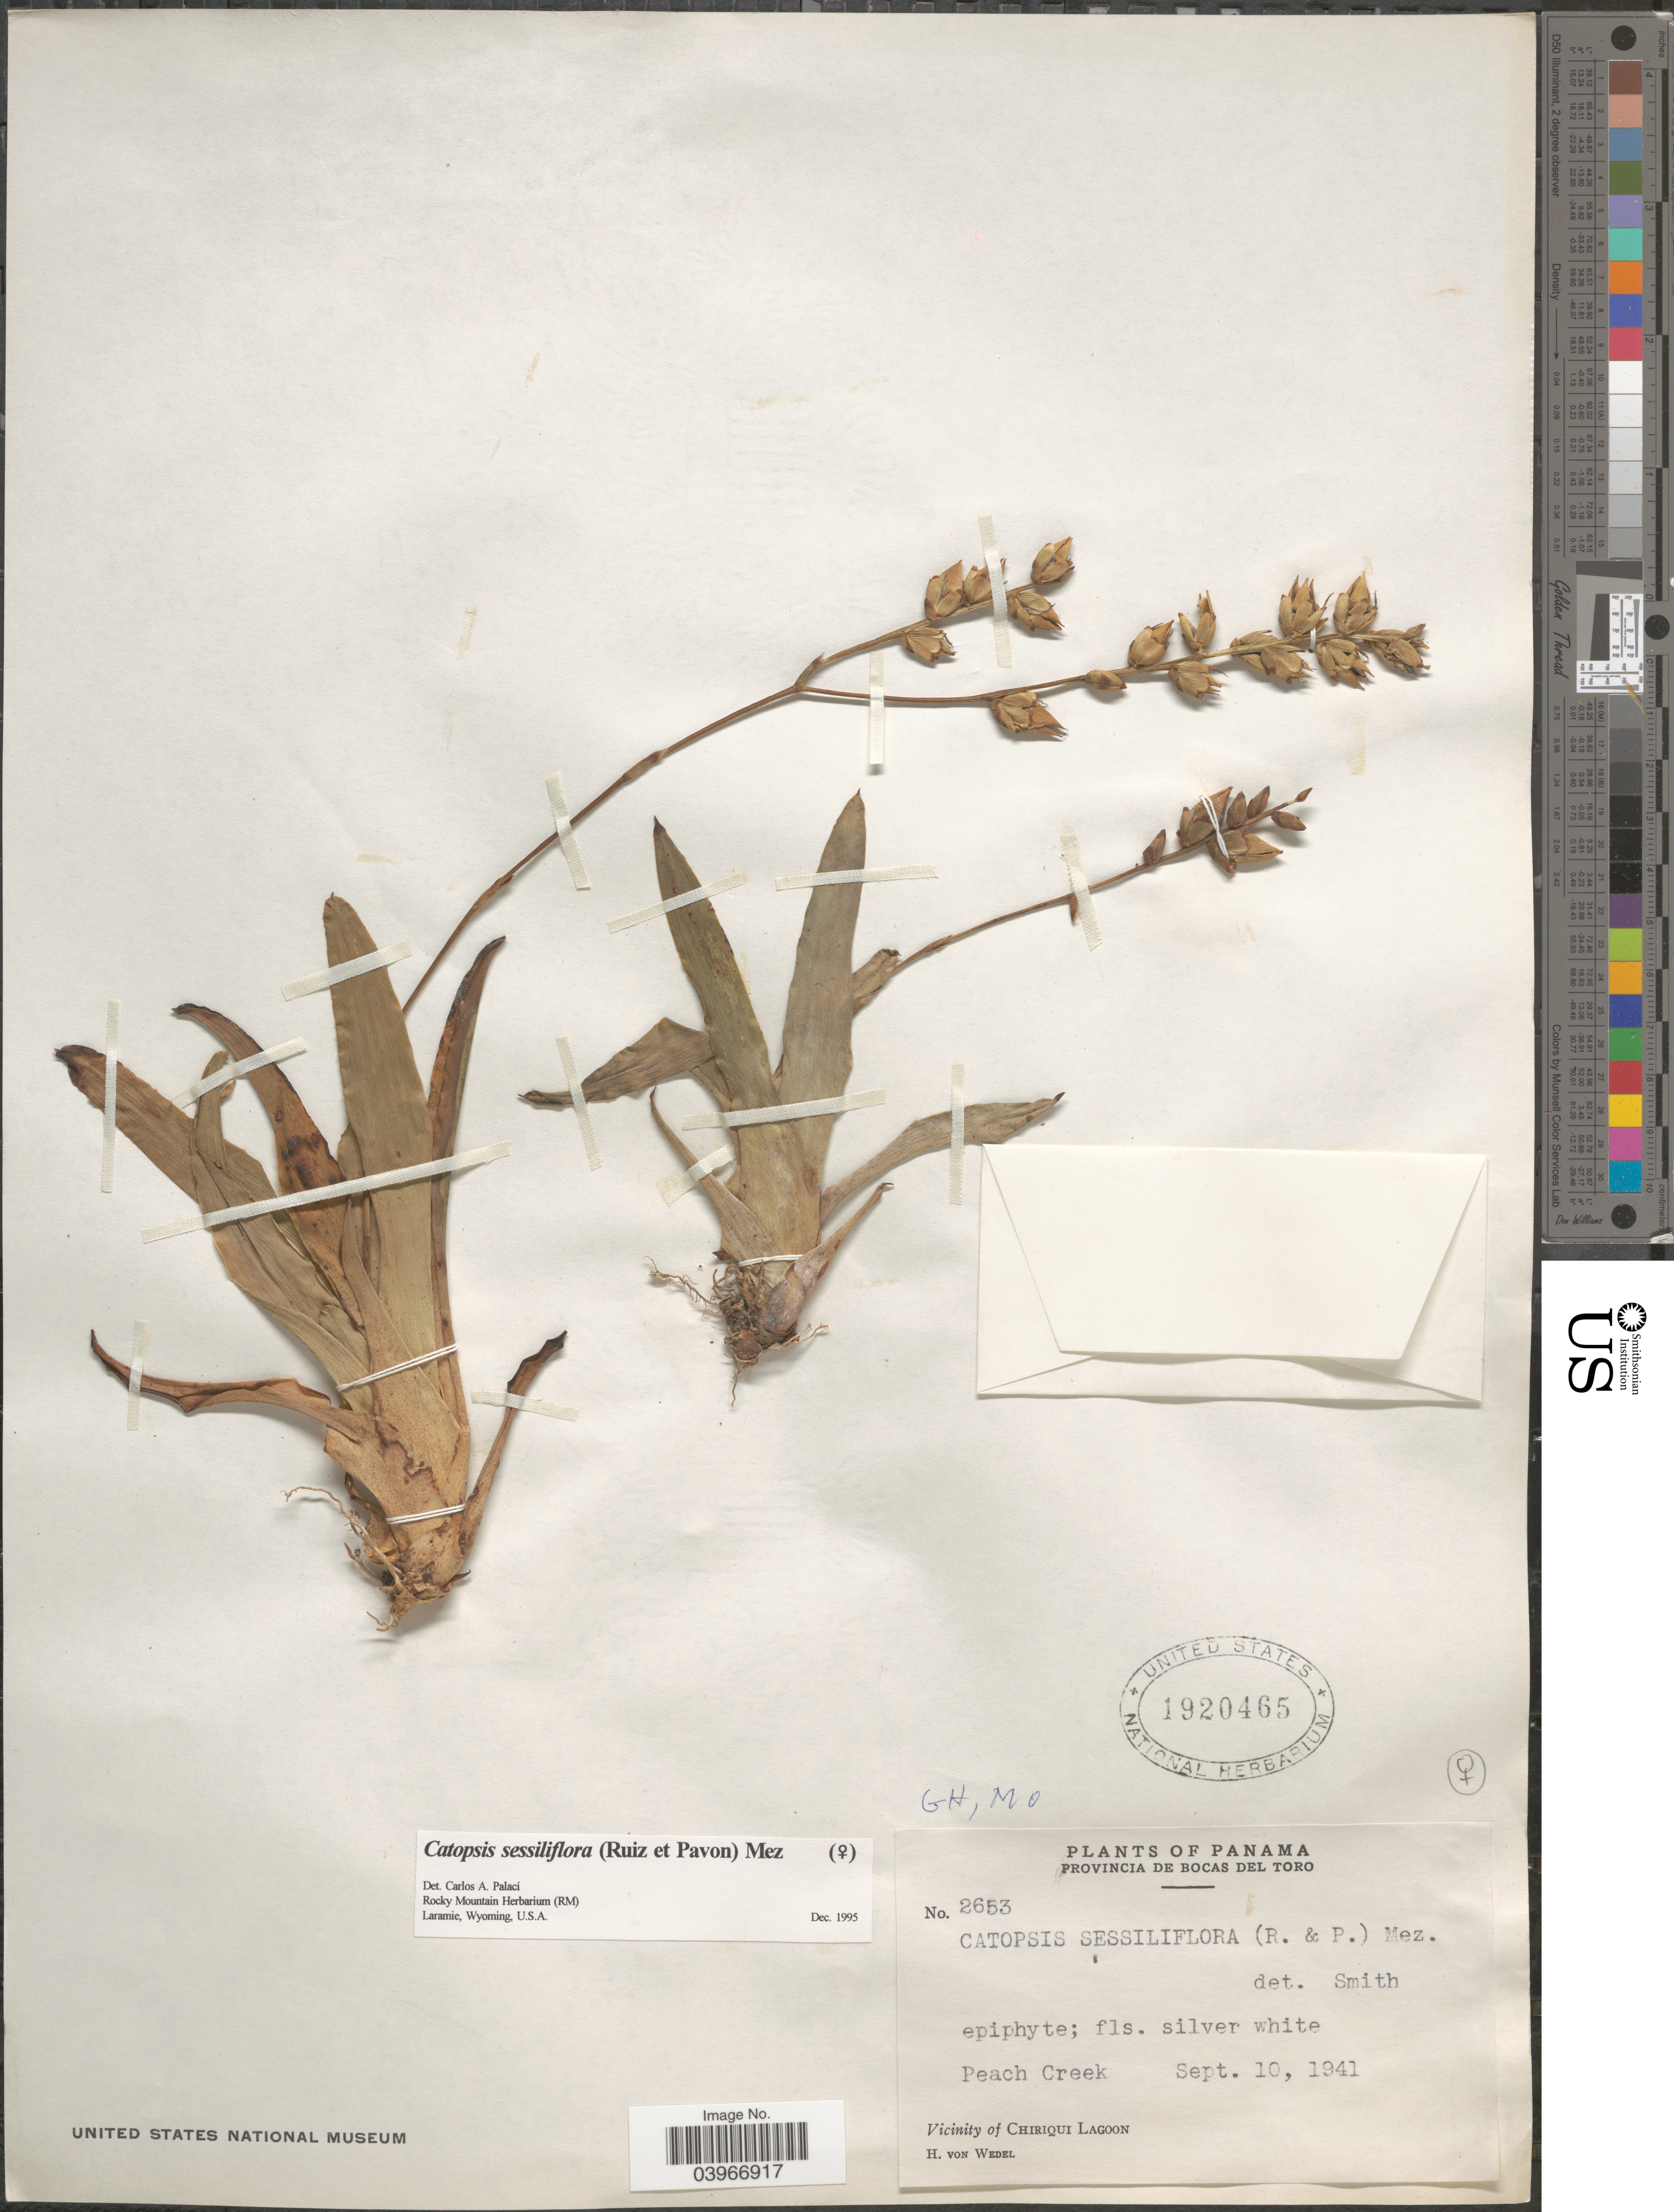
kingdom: Plantae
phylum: Tracheophyta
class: Liliopsida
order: Poales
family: Bromeliaceae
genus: Catopsis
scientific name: Catopsis sessiliflora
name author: (Ruiz & Pav.) Mez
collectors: H. von Wedel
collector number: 2653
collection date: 1941-09-10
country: Panama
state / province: Bocas del Toro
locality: Peach Creek. Vicinity of Chiriqui Lagoon.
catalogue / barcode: US 1920465